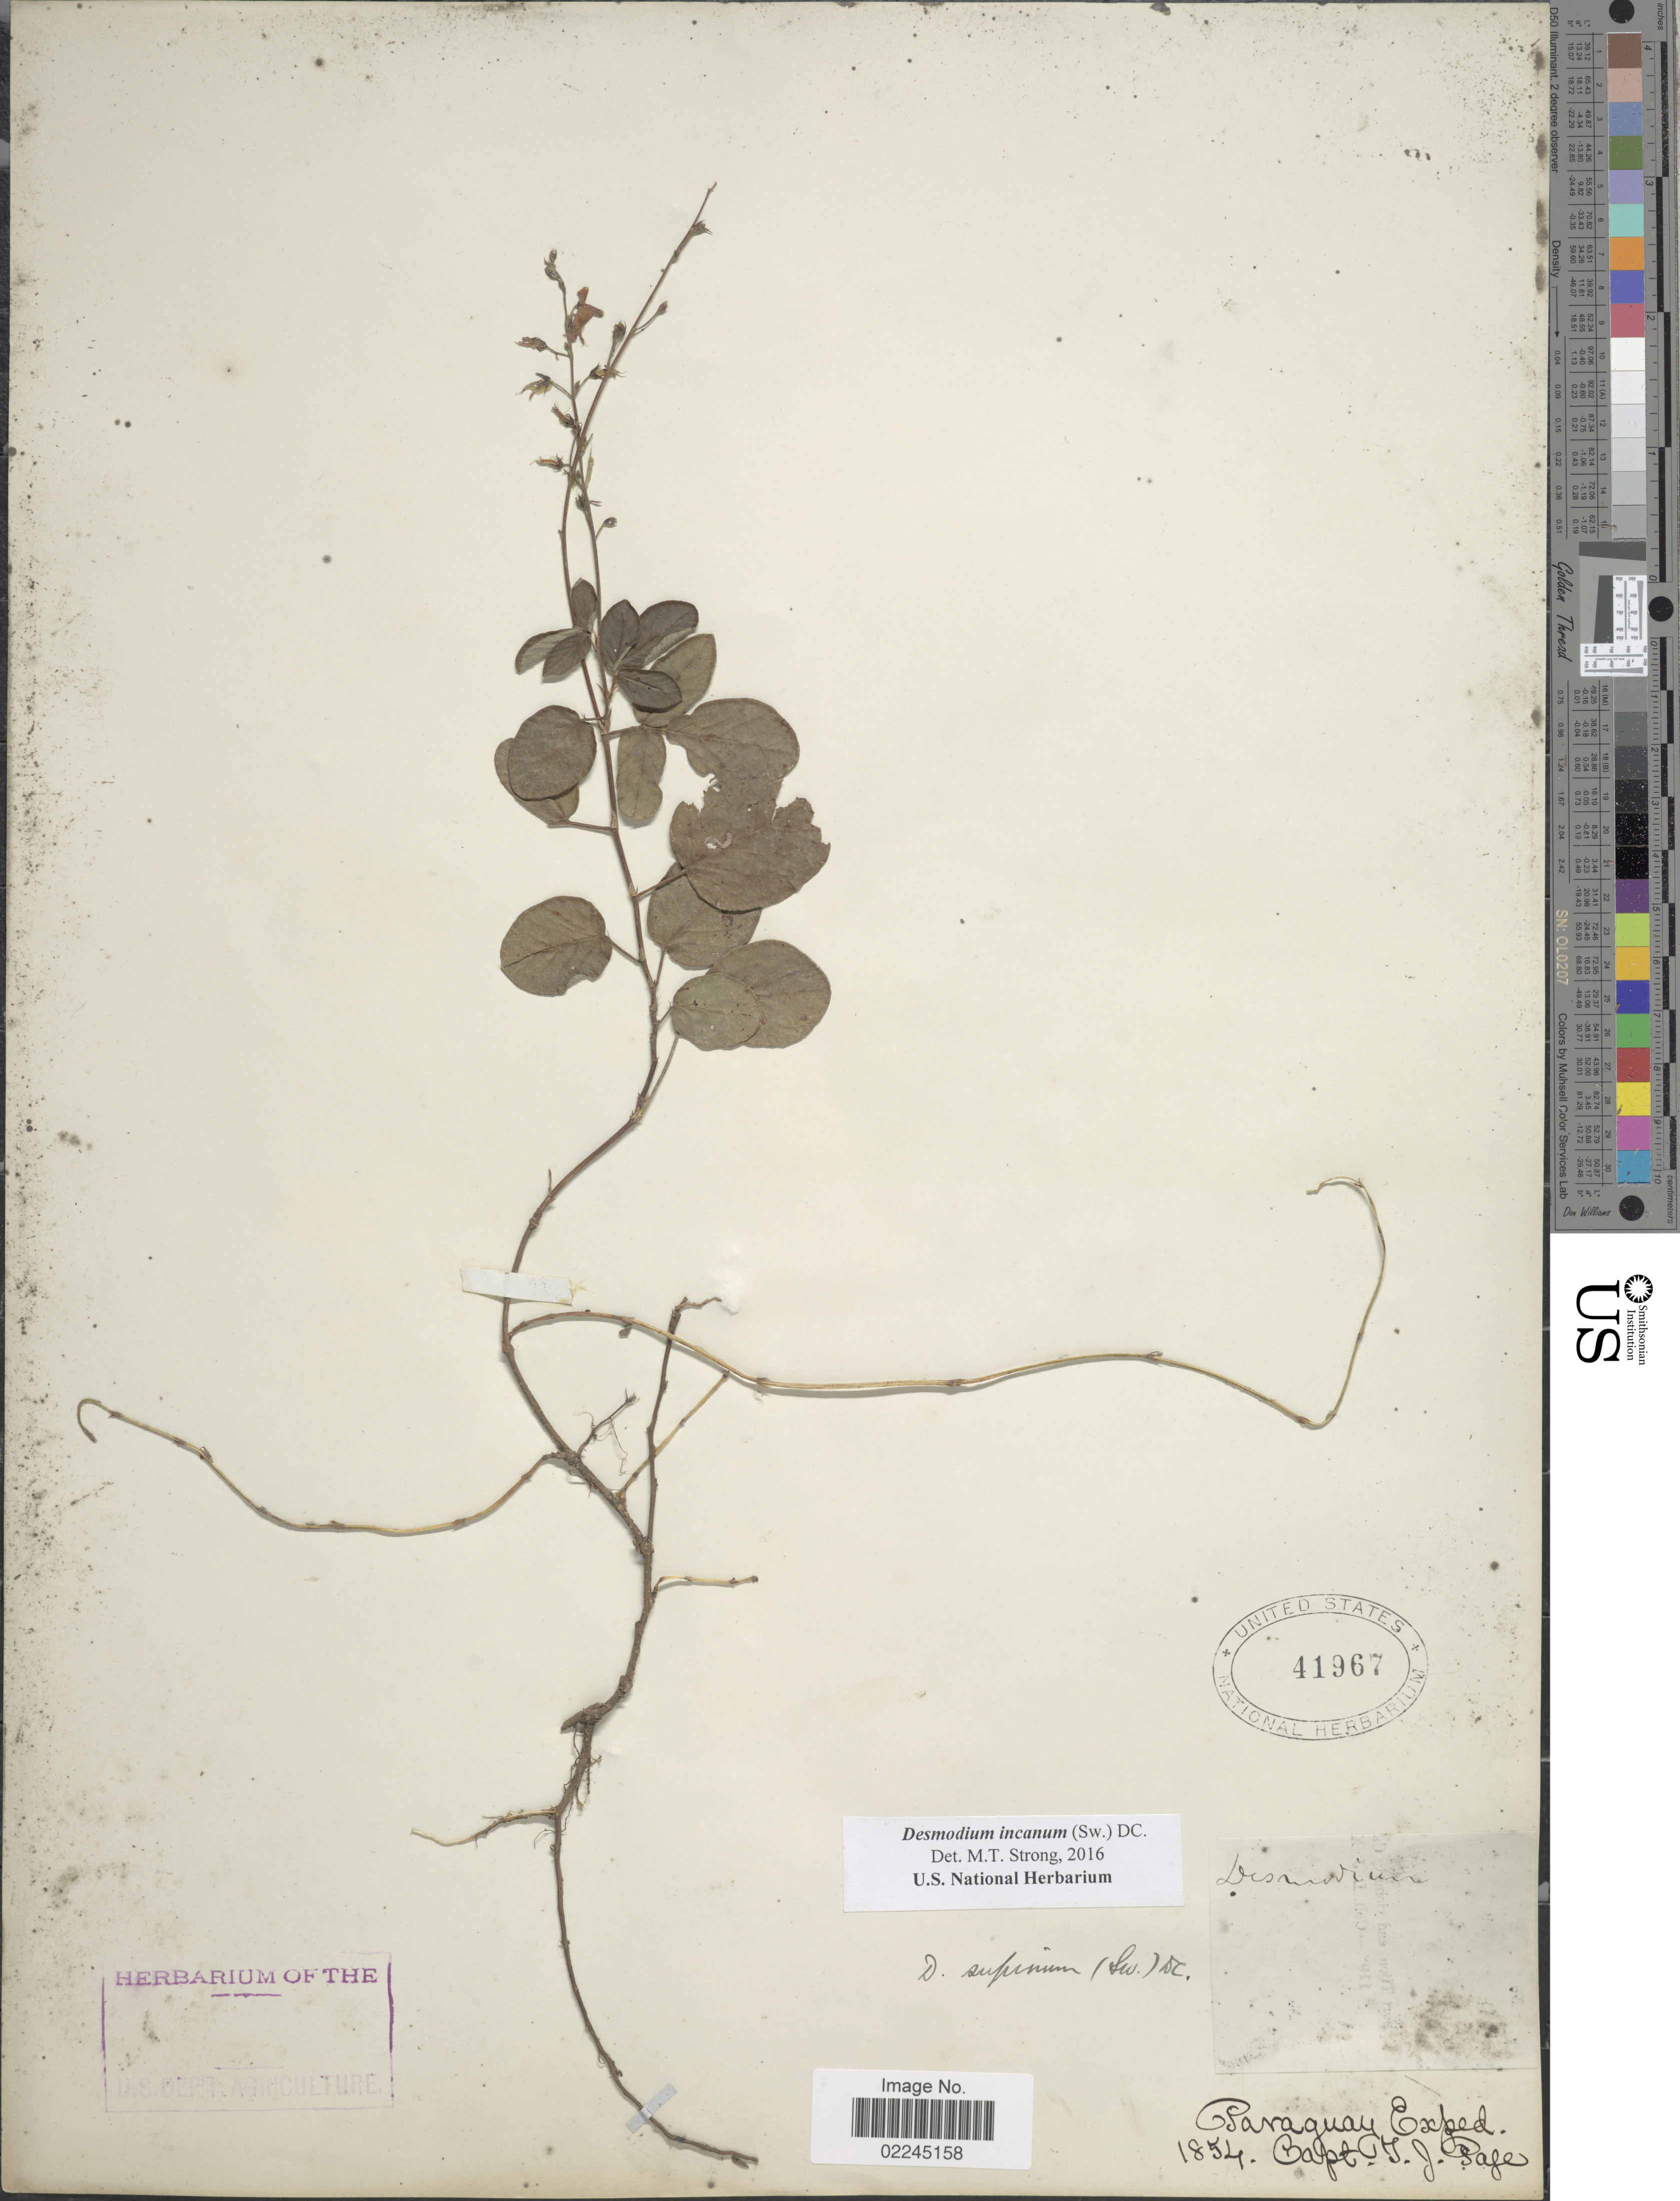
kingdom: Plantae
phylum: Tracheophyta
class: Magnoliopsida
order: Fabales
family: Fabaceae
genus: Desmodium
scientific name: Desmodium incanum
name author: (Sw.) DC.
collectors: T. J. Page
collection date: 1854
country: Paraguay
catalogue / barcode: US 41967